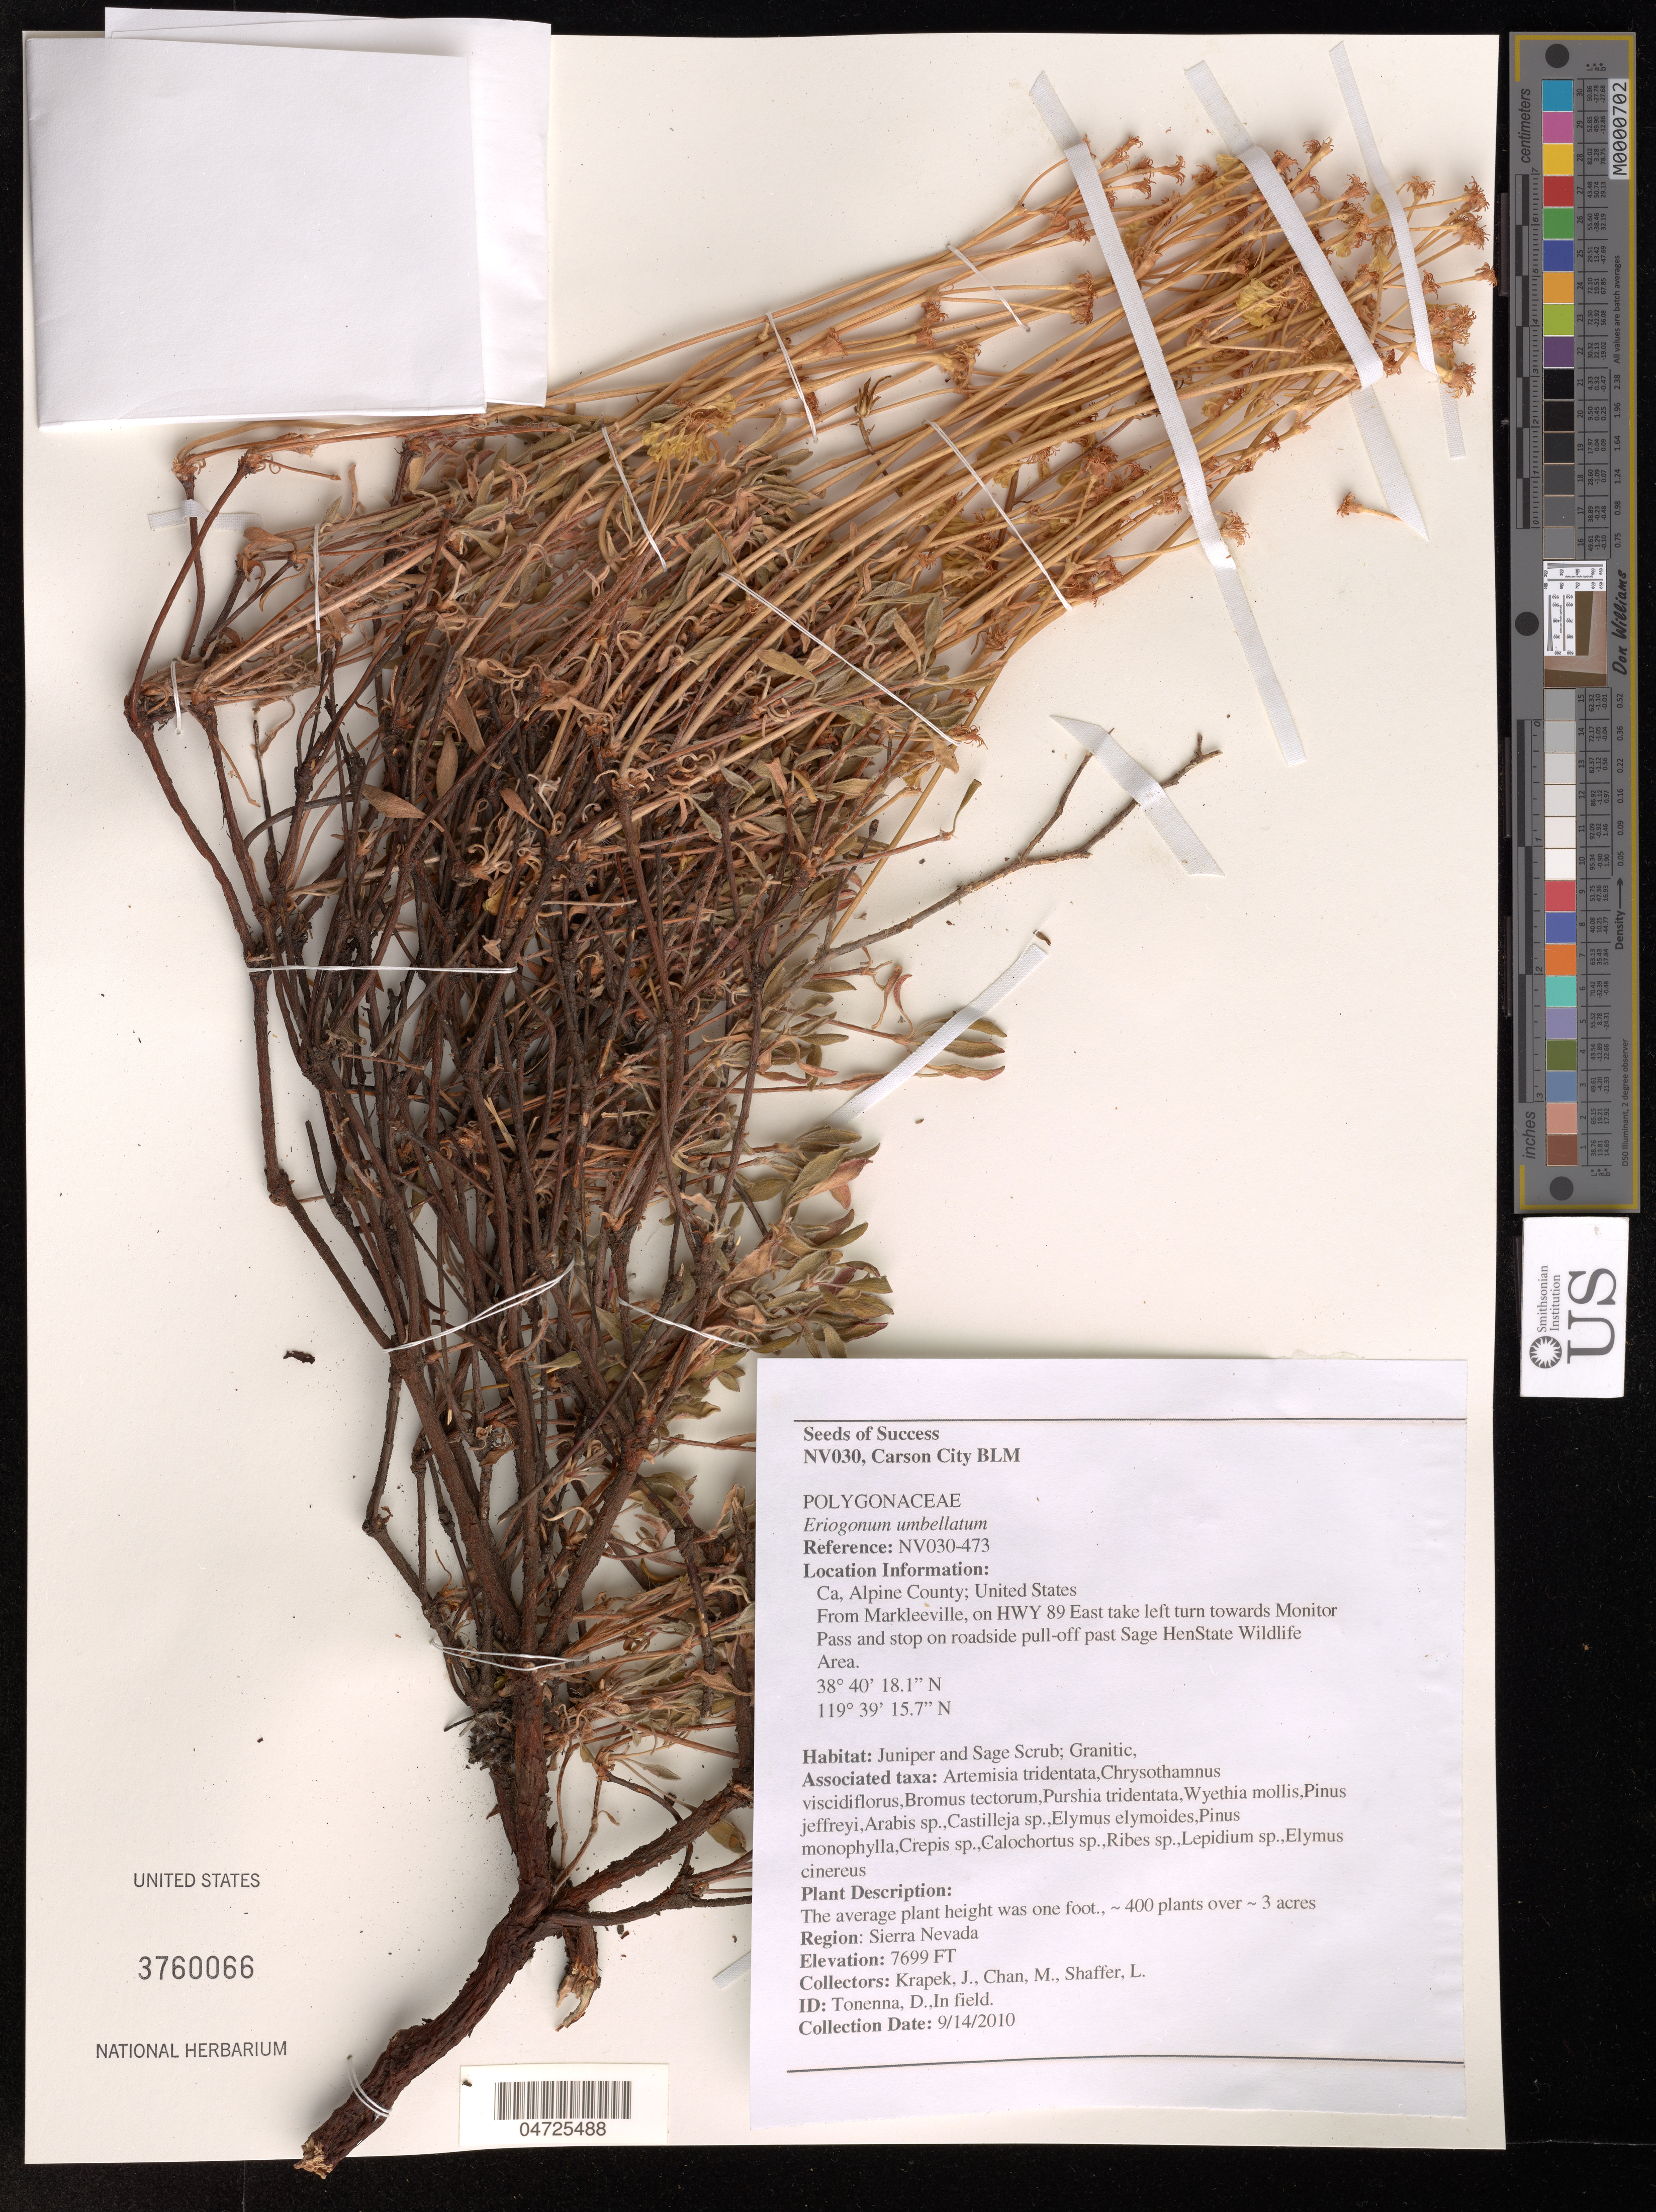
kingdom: Plantae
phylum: Tracheophyta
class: Magnoliopsida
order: Caryophyllales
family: Polygonaceae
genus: Eriogonum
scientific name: Eriogonum umbellatum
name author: Torr.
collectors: J. Krapek, M. Chan & L. Shaffer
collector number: NV030-473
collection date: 2010-09-14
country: United States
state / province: California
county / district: Alpine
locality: Alpine County. From Markleeville, on HWY 89 East take left turn towards Monitor Pass and stop on roadside pull-off past Sage HenState Wildlife. Region: Sierra Nevada.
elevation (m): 2347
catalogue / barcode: US 3760066